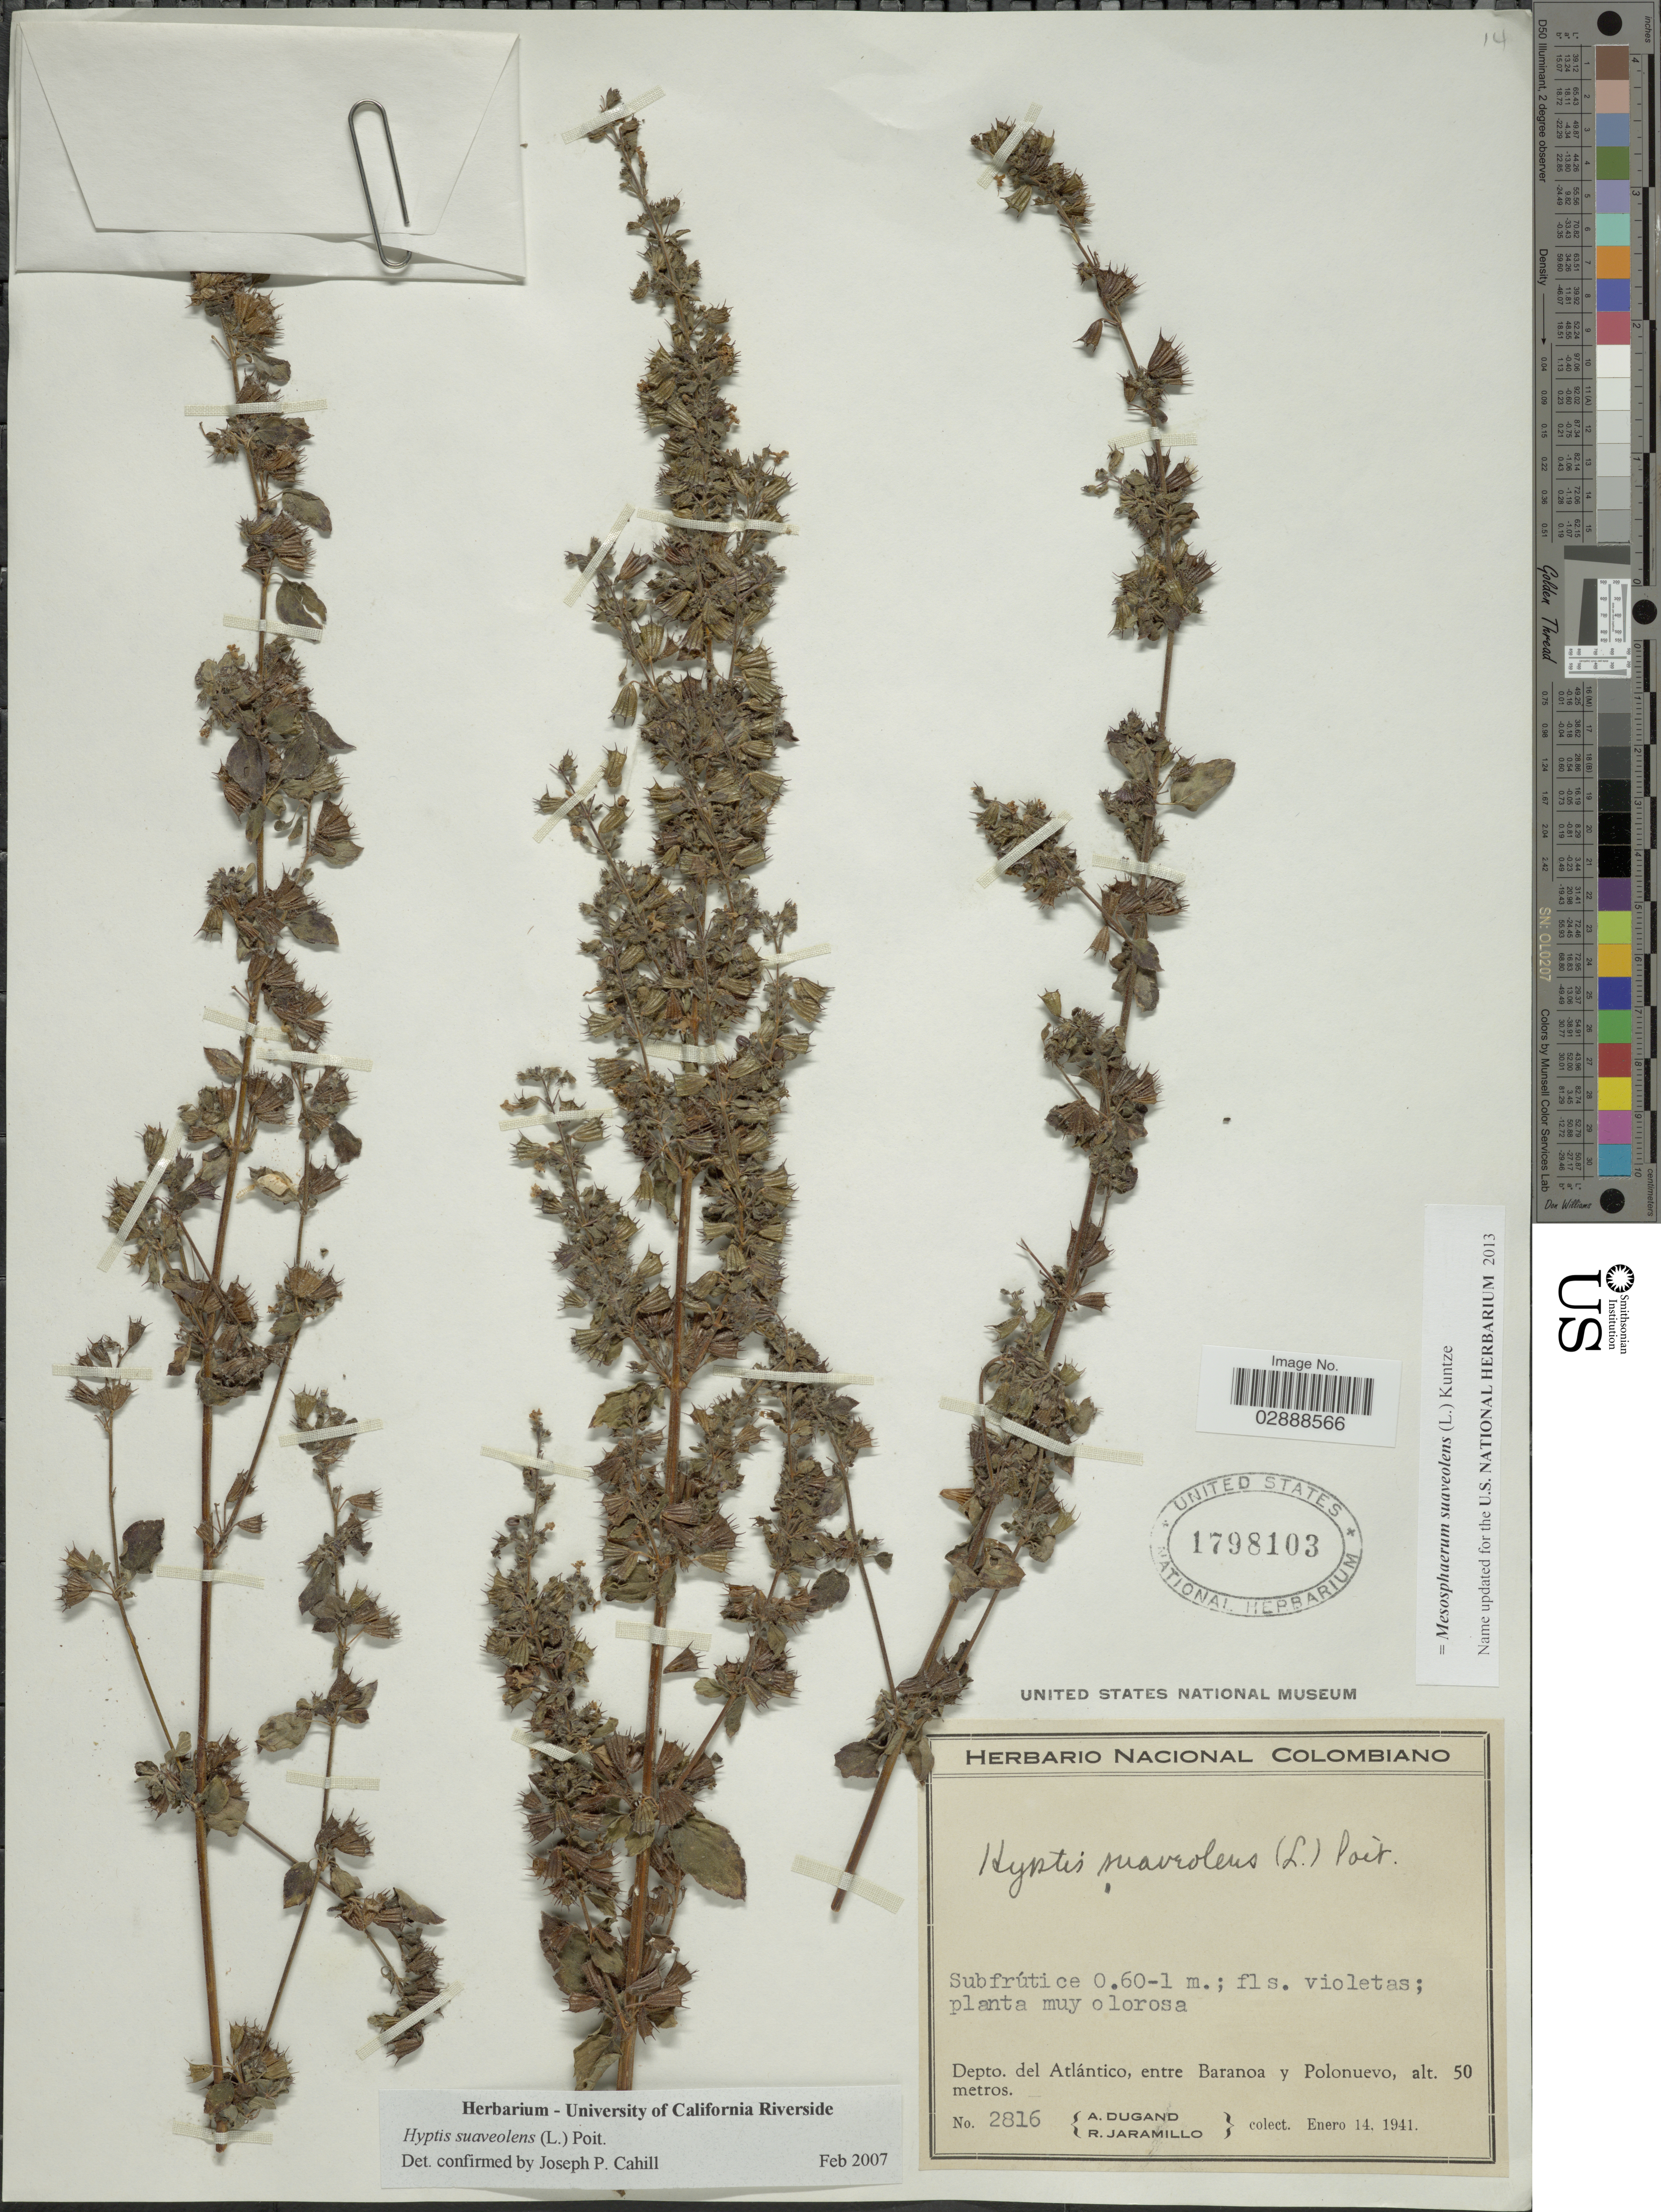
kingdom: Plantae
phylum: Tracheophyta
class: Magnoliopsida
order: Lamiales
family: Lamiaceae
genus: Mesosphaerum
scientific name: Mesosphaerum suaveolens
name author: (L.) Kuntze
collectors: A. Dugand & R. Jaramillo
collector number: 2816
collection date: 1941-01-14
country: Colombia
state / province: Atlántico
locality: Depto. del Atlántico, entre Baranoa y Polonuevo.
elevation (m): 50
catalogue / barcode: US 1798103